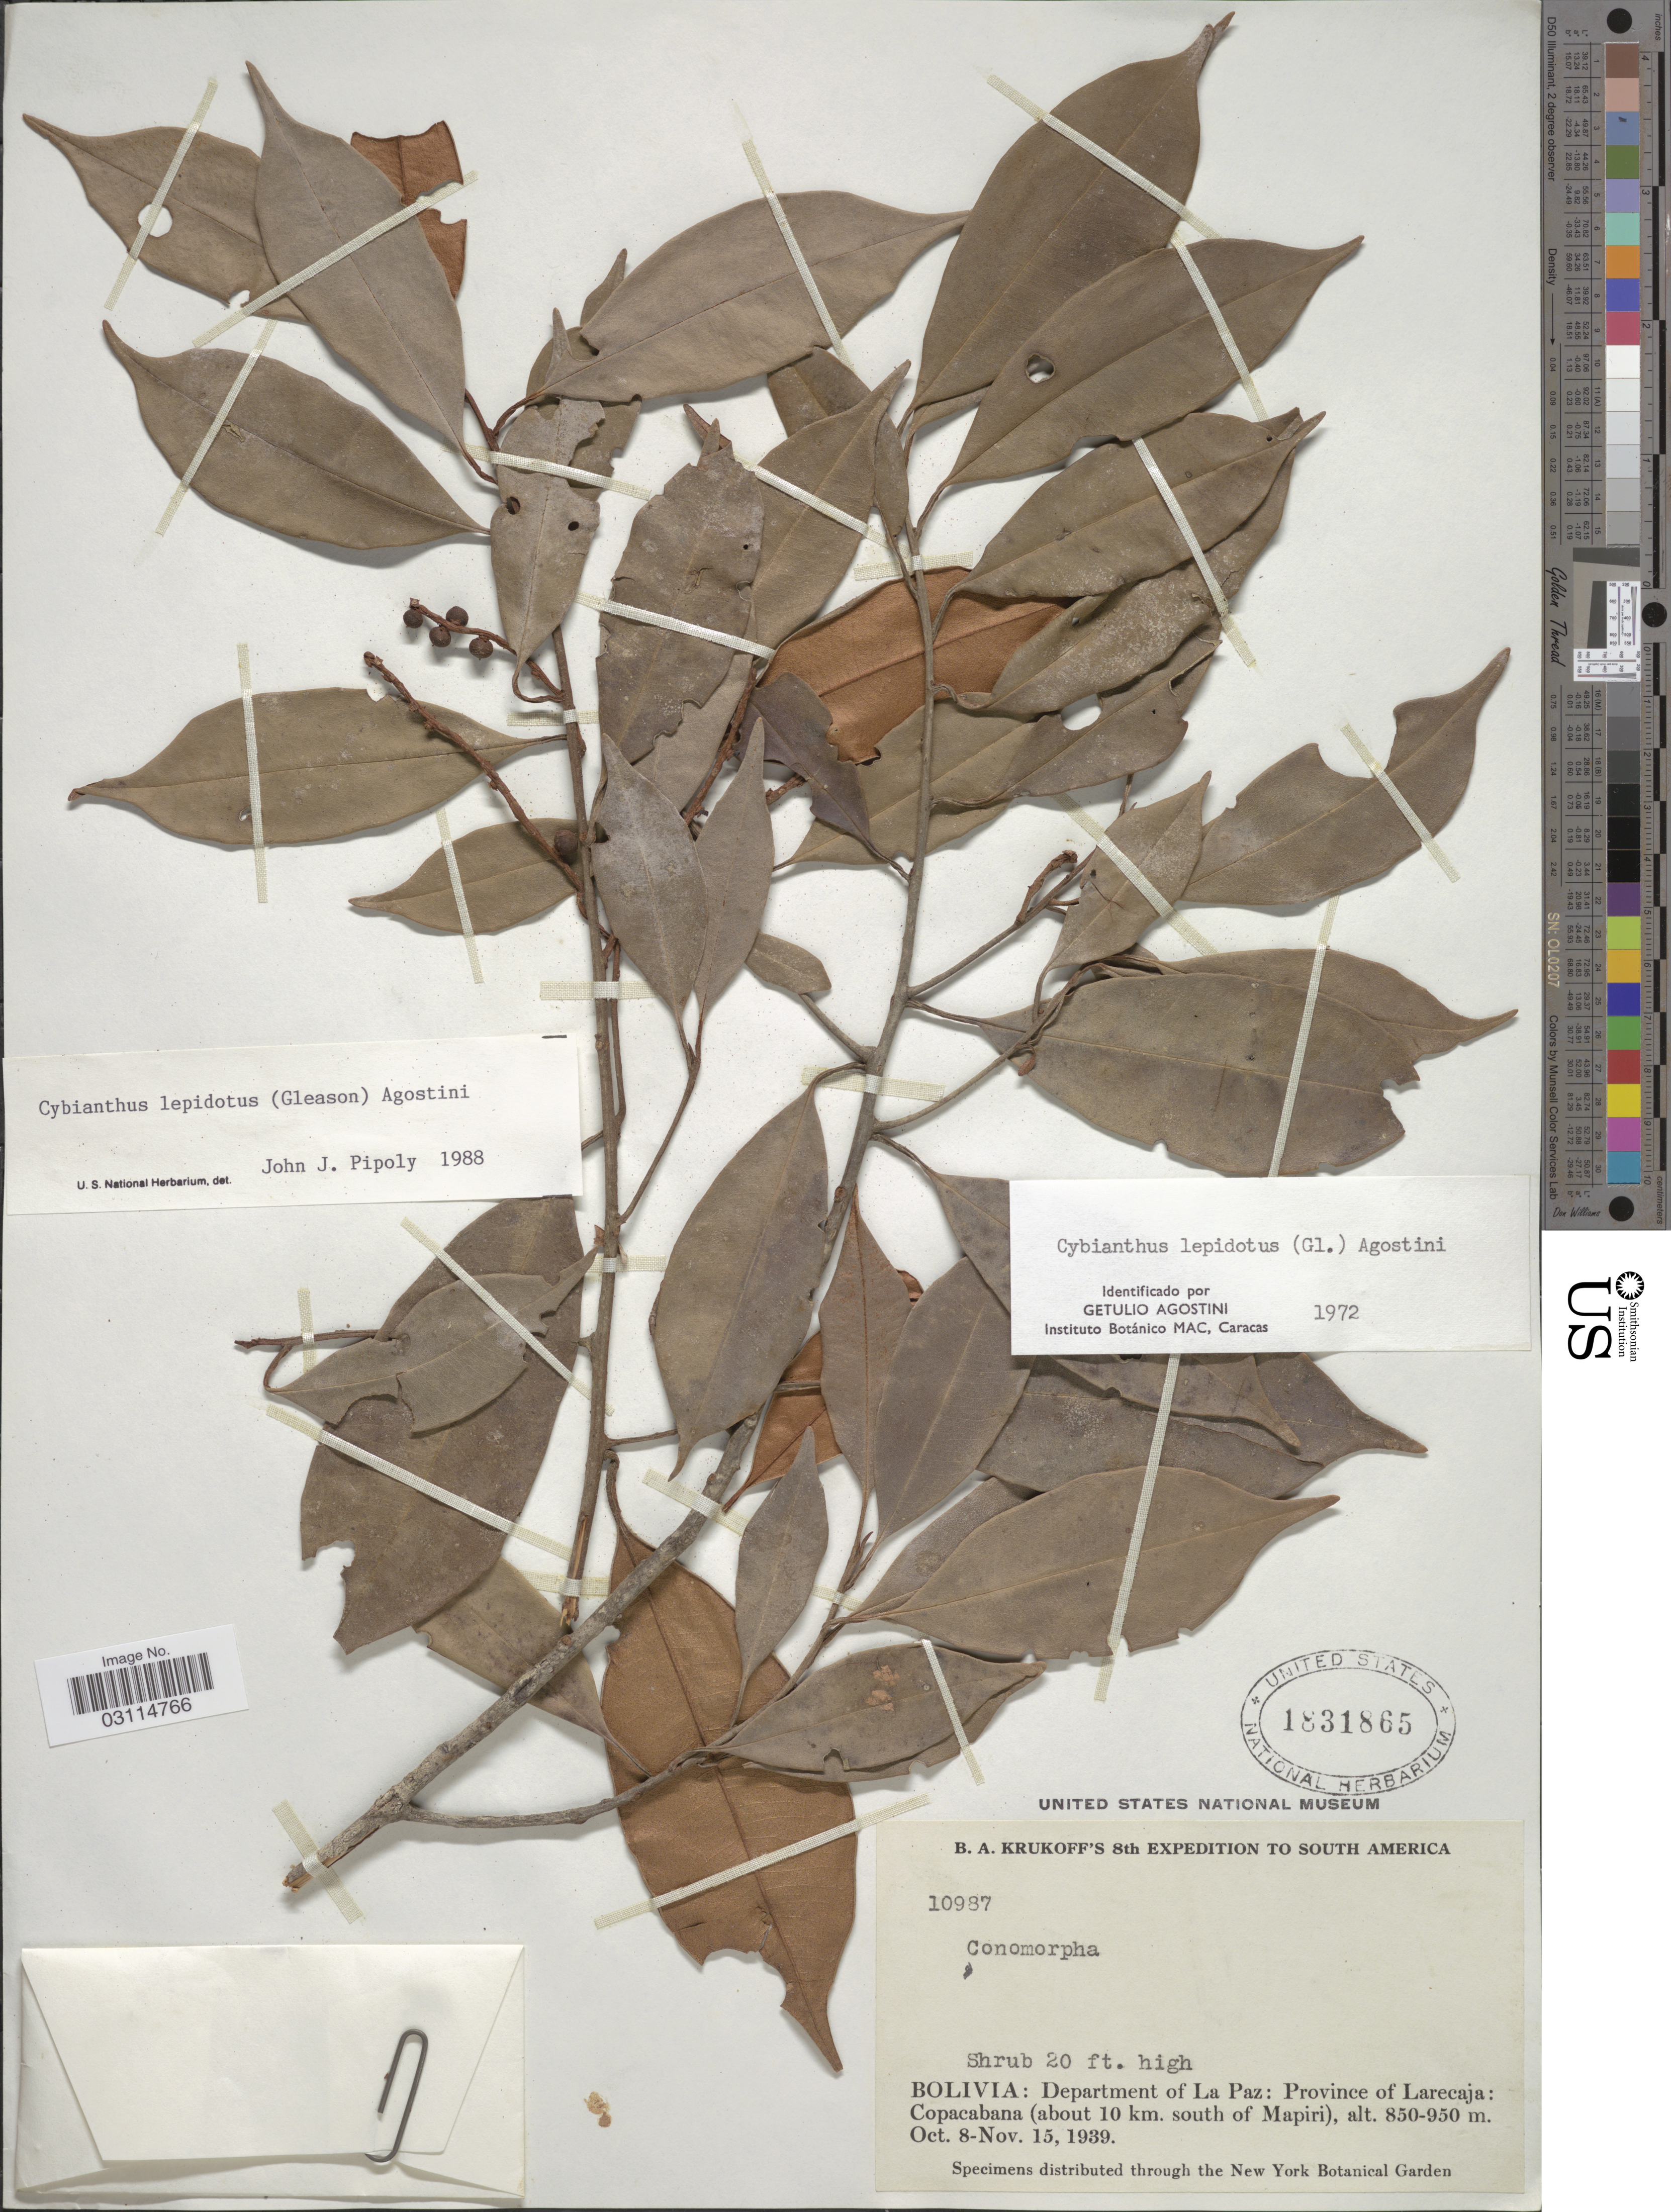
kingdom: Plantae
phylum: Tracheophyta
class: Magnoliopsida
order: Ericales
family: Primulaceae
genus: Cybianthus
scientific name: Cybianthus lepidotus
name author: (Gleason) G. Agostini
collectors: B. A. Krukoff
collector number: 10987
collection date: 1939-10-08/1939-11-15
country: Bolivia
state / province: La Paz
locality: Department of La Paz: Province of Larecaja: Copacabana (about 10 km. south of Mapiri).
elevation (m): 850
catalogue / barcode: US 1831865